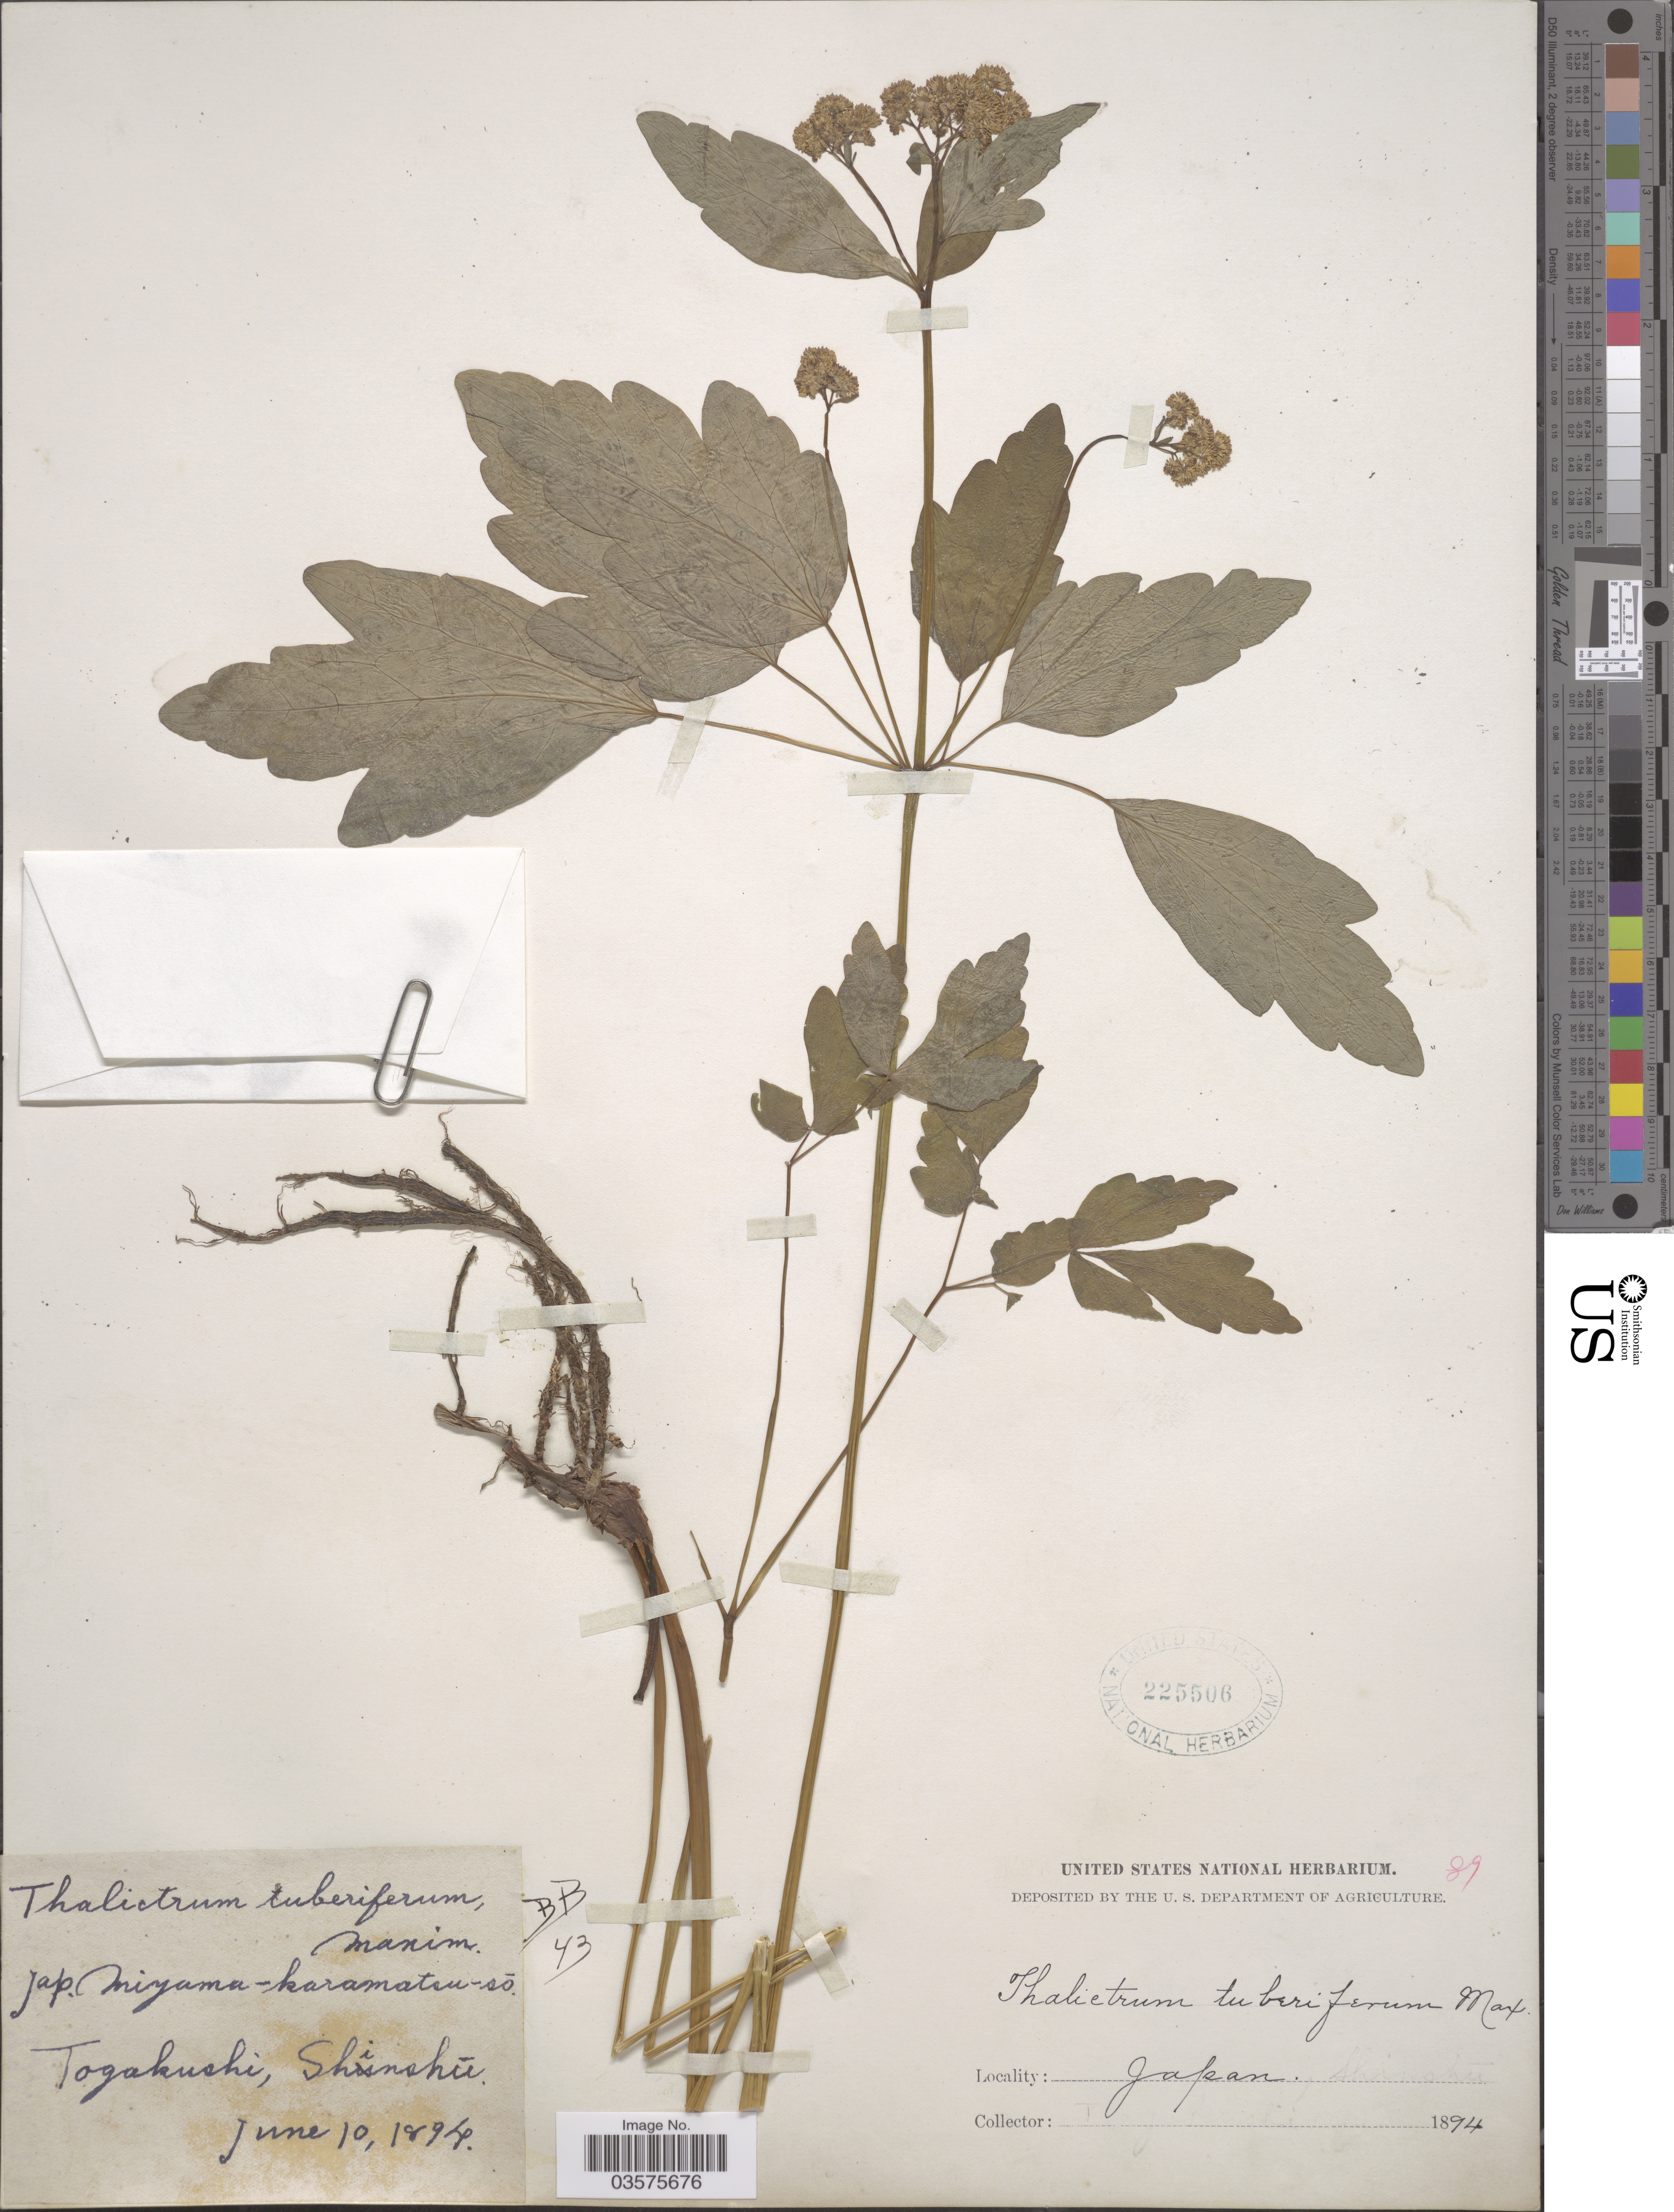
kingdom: Plantae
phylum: Tracheophyta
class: Magnoliopsida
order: Ranunculales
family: Ranunculaceae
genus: Thalictrum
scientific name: Thalictrum tuberiferum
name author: Maxim.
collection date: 1894-06-10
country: Japan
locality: Togakushi, Shinshū.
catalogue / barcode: US 225506